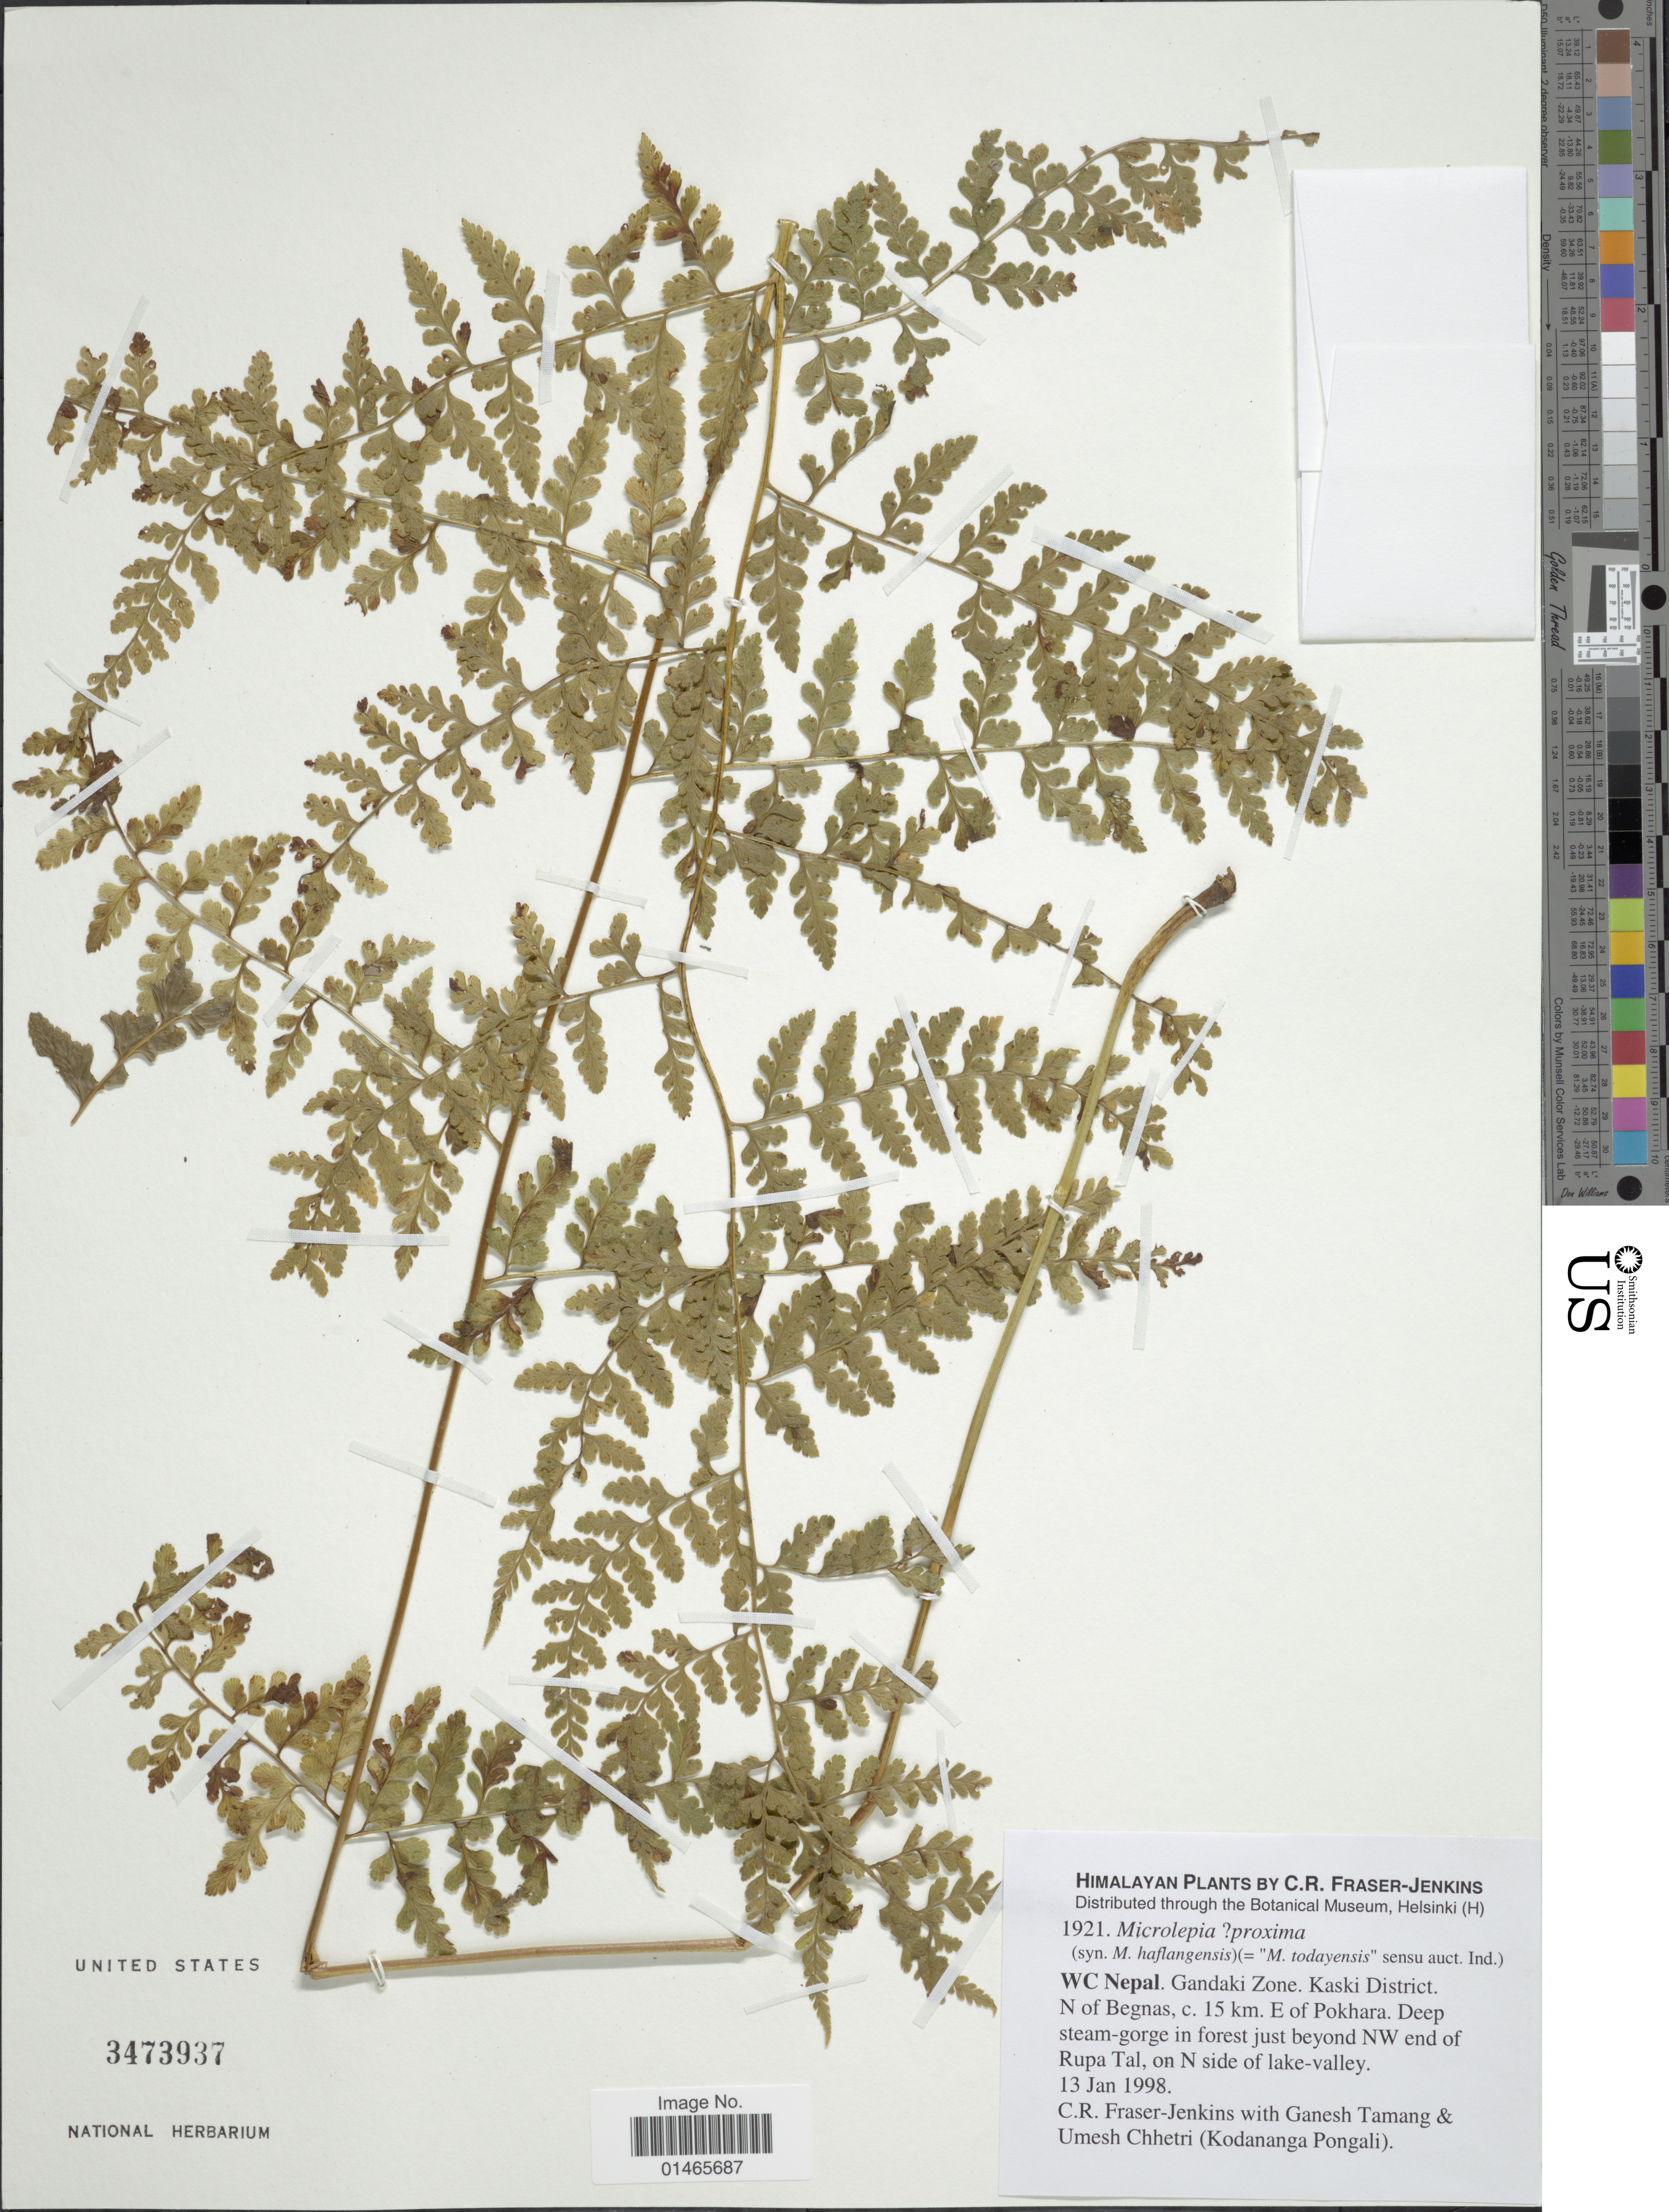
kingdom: Plantae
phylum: Tracheophyta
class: Polypodiopsida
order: Polypodiales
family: Dennstaedtiaceae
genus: Microlepia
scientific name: Microlepia proxima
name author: (Blume) C. Presl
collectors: C. R. Fraser-Jenkins, G. Tamang & U. Chhetri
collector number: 1921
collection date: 1998-01-13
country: Nepal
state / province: Gandaki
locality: WC Nepal, Gandaki Zone, Kaski District, N. of Begnas, c. 15 km. E of Pokhara, Deep stream-gorge in forest just beyond NW end of Rupa Tal, on N side of lake-valley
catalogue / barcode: US 3473937